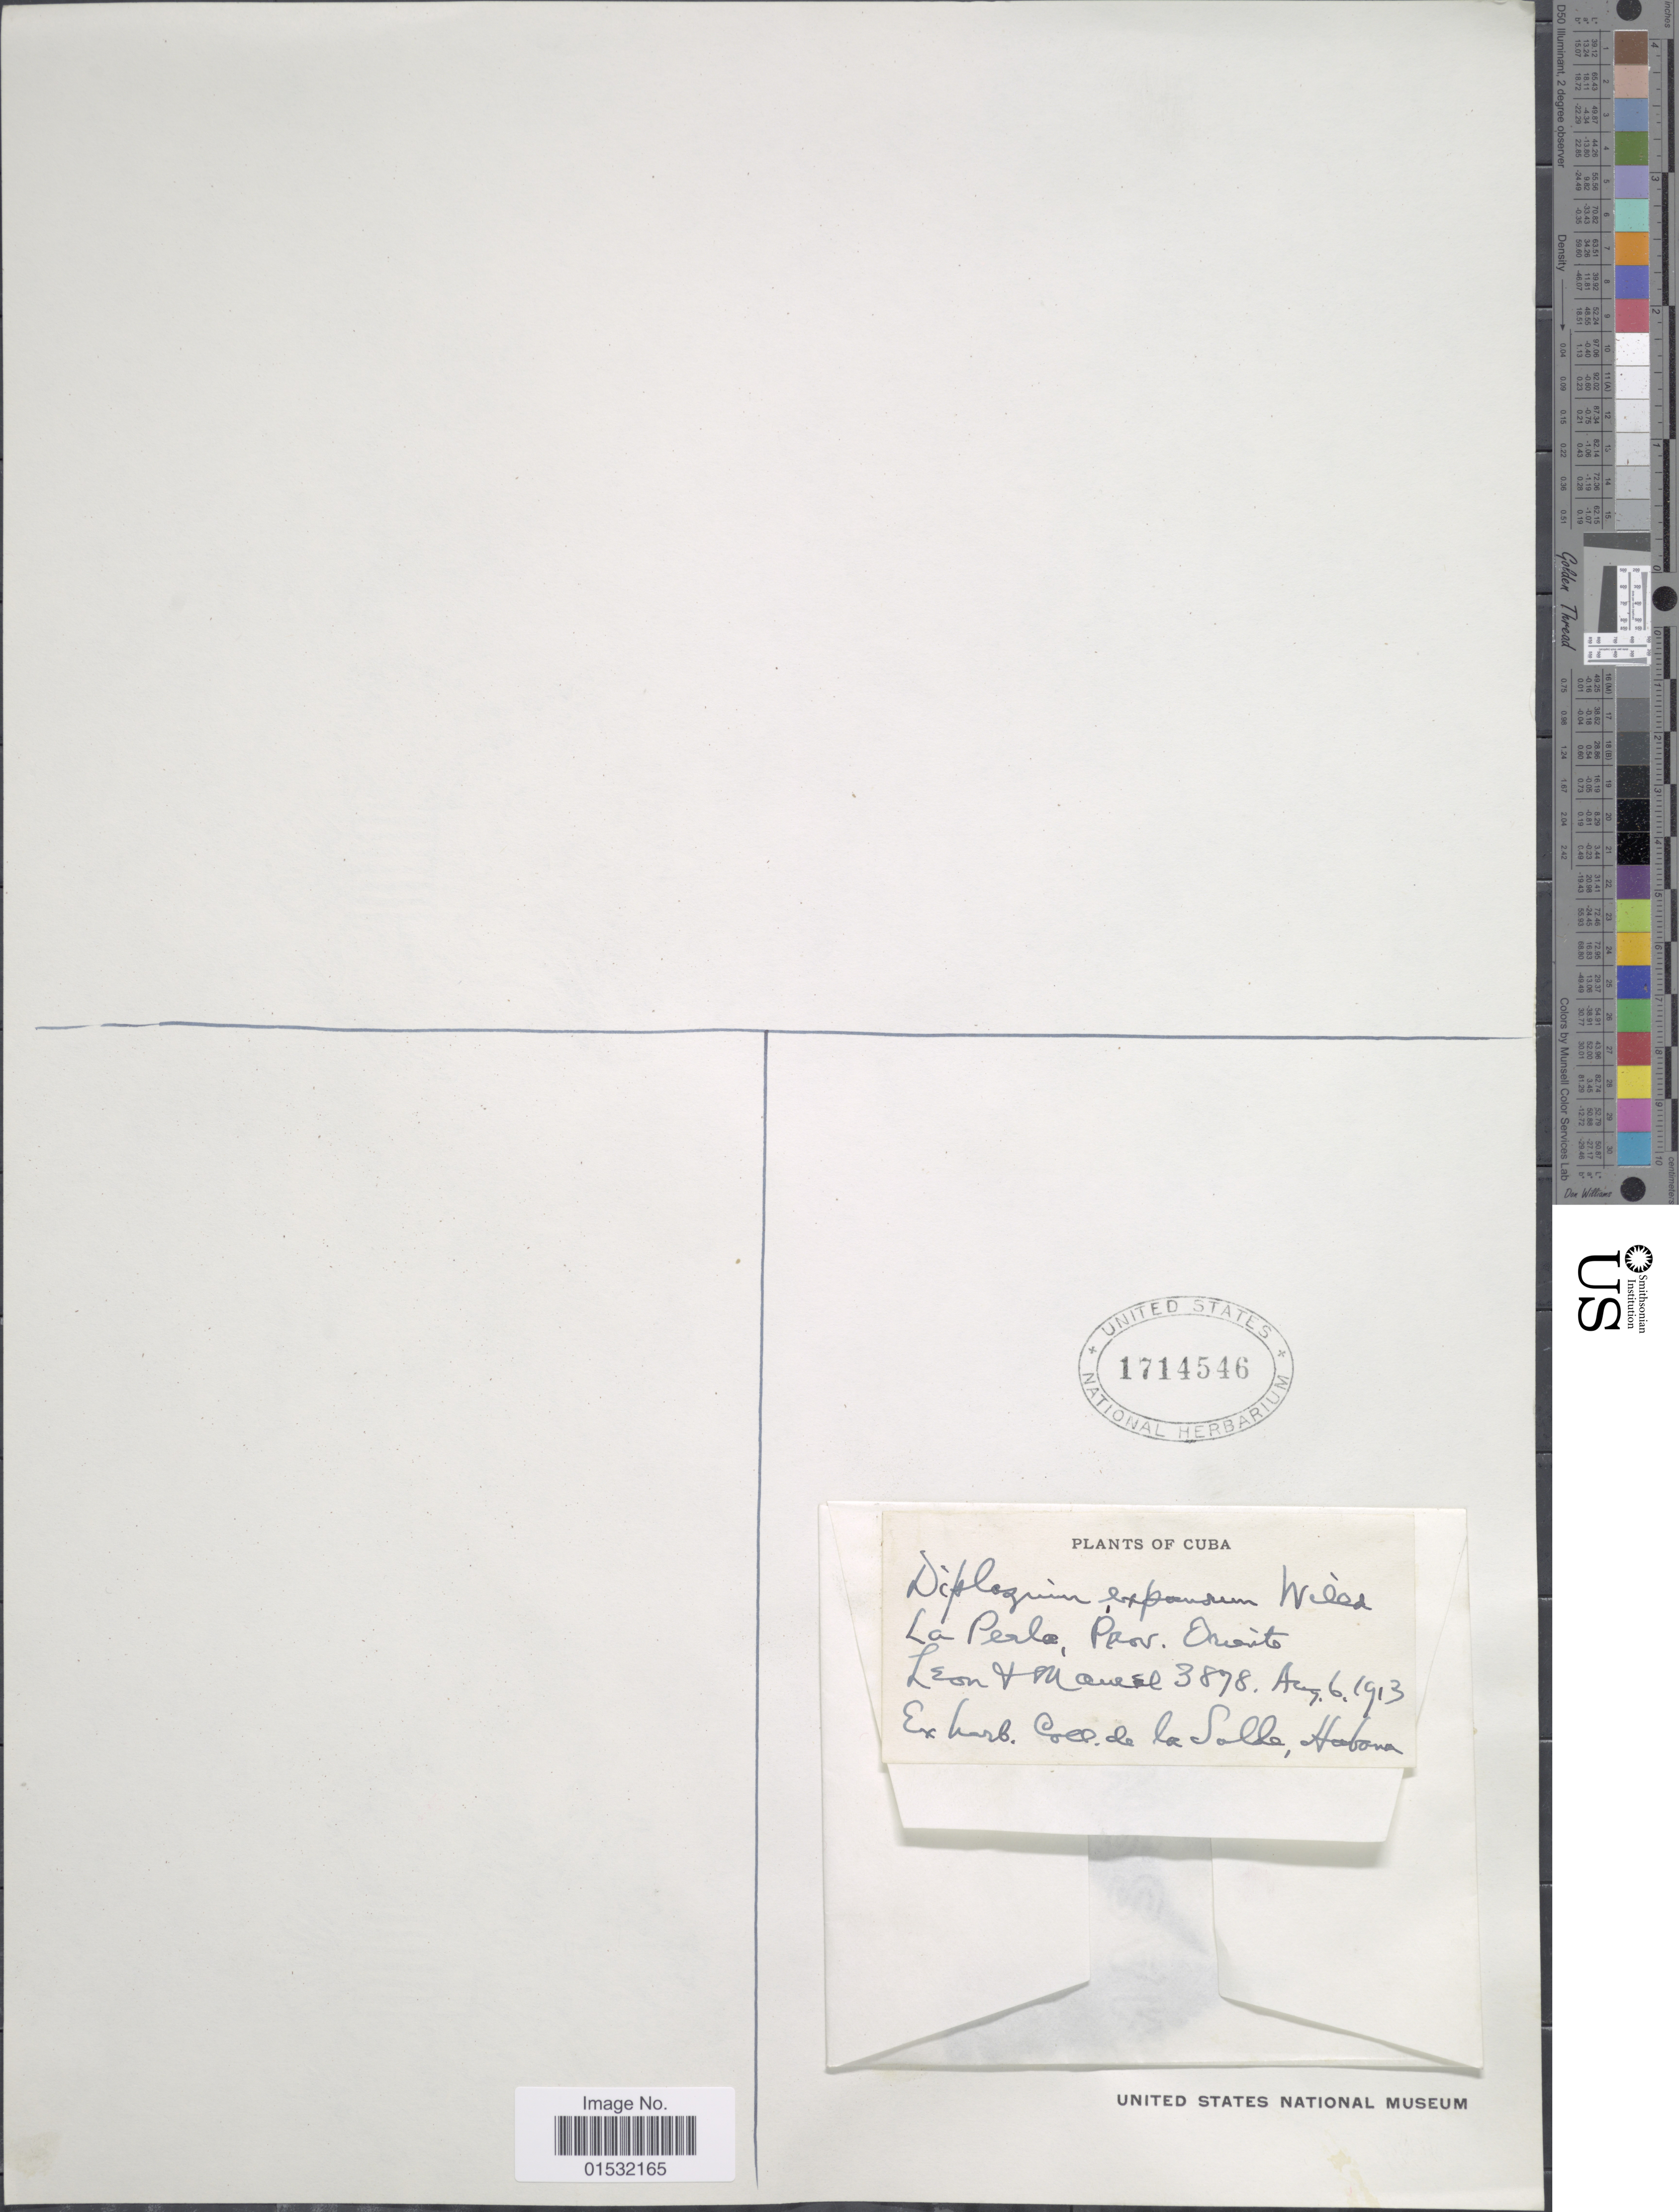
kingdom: Plantae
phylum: Tracheophyta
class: Polypodiopsida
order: Polypodiales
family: Athyriaceae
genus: Diplazium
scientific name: Diplazium expansum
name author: Willd.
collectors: -. León & -- Manuel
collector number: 3878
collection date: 1913-08-06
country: Cuba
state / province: Oriente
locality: La Perla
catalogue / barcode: US 1714546